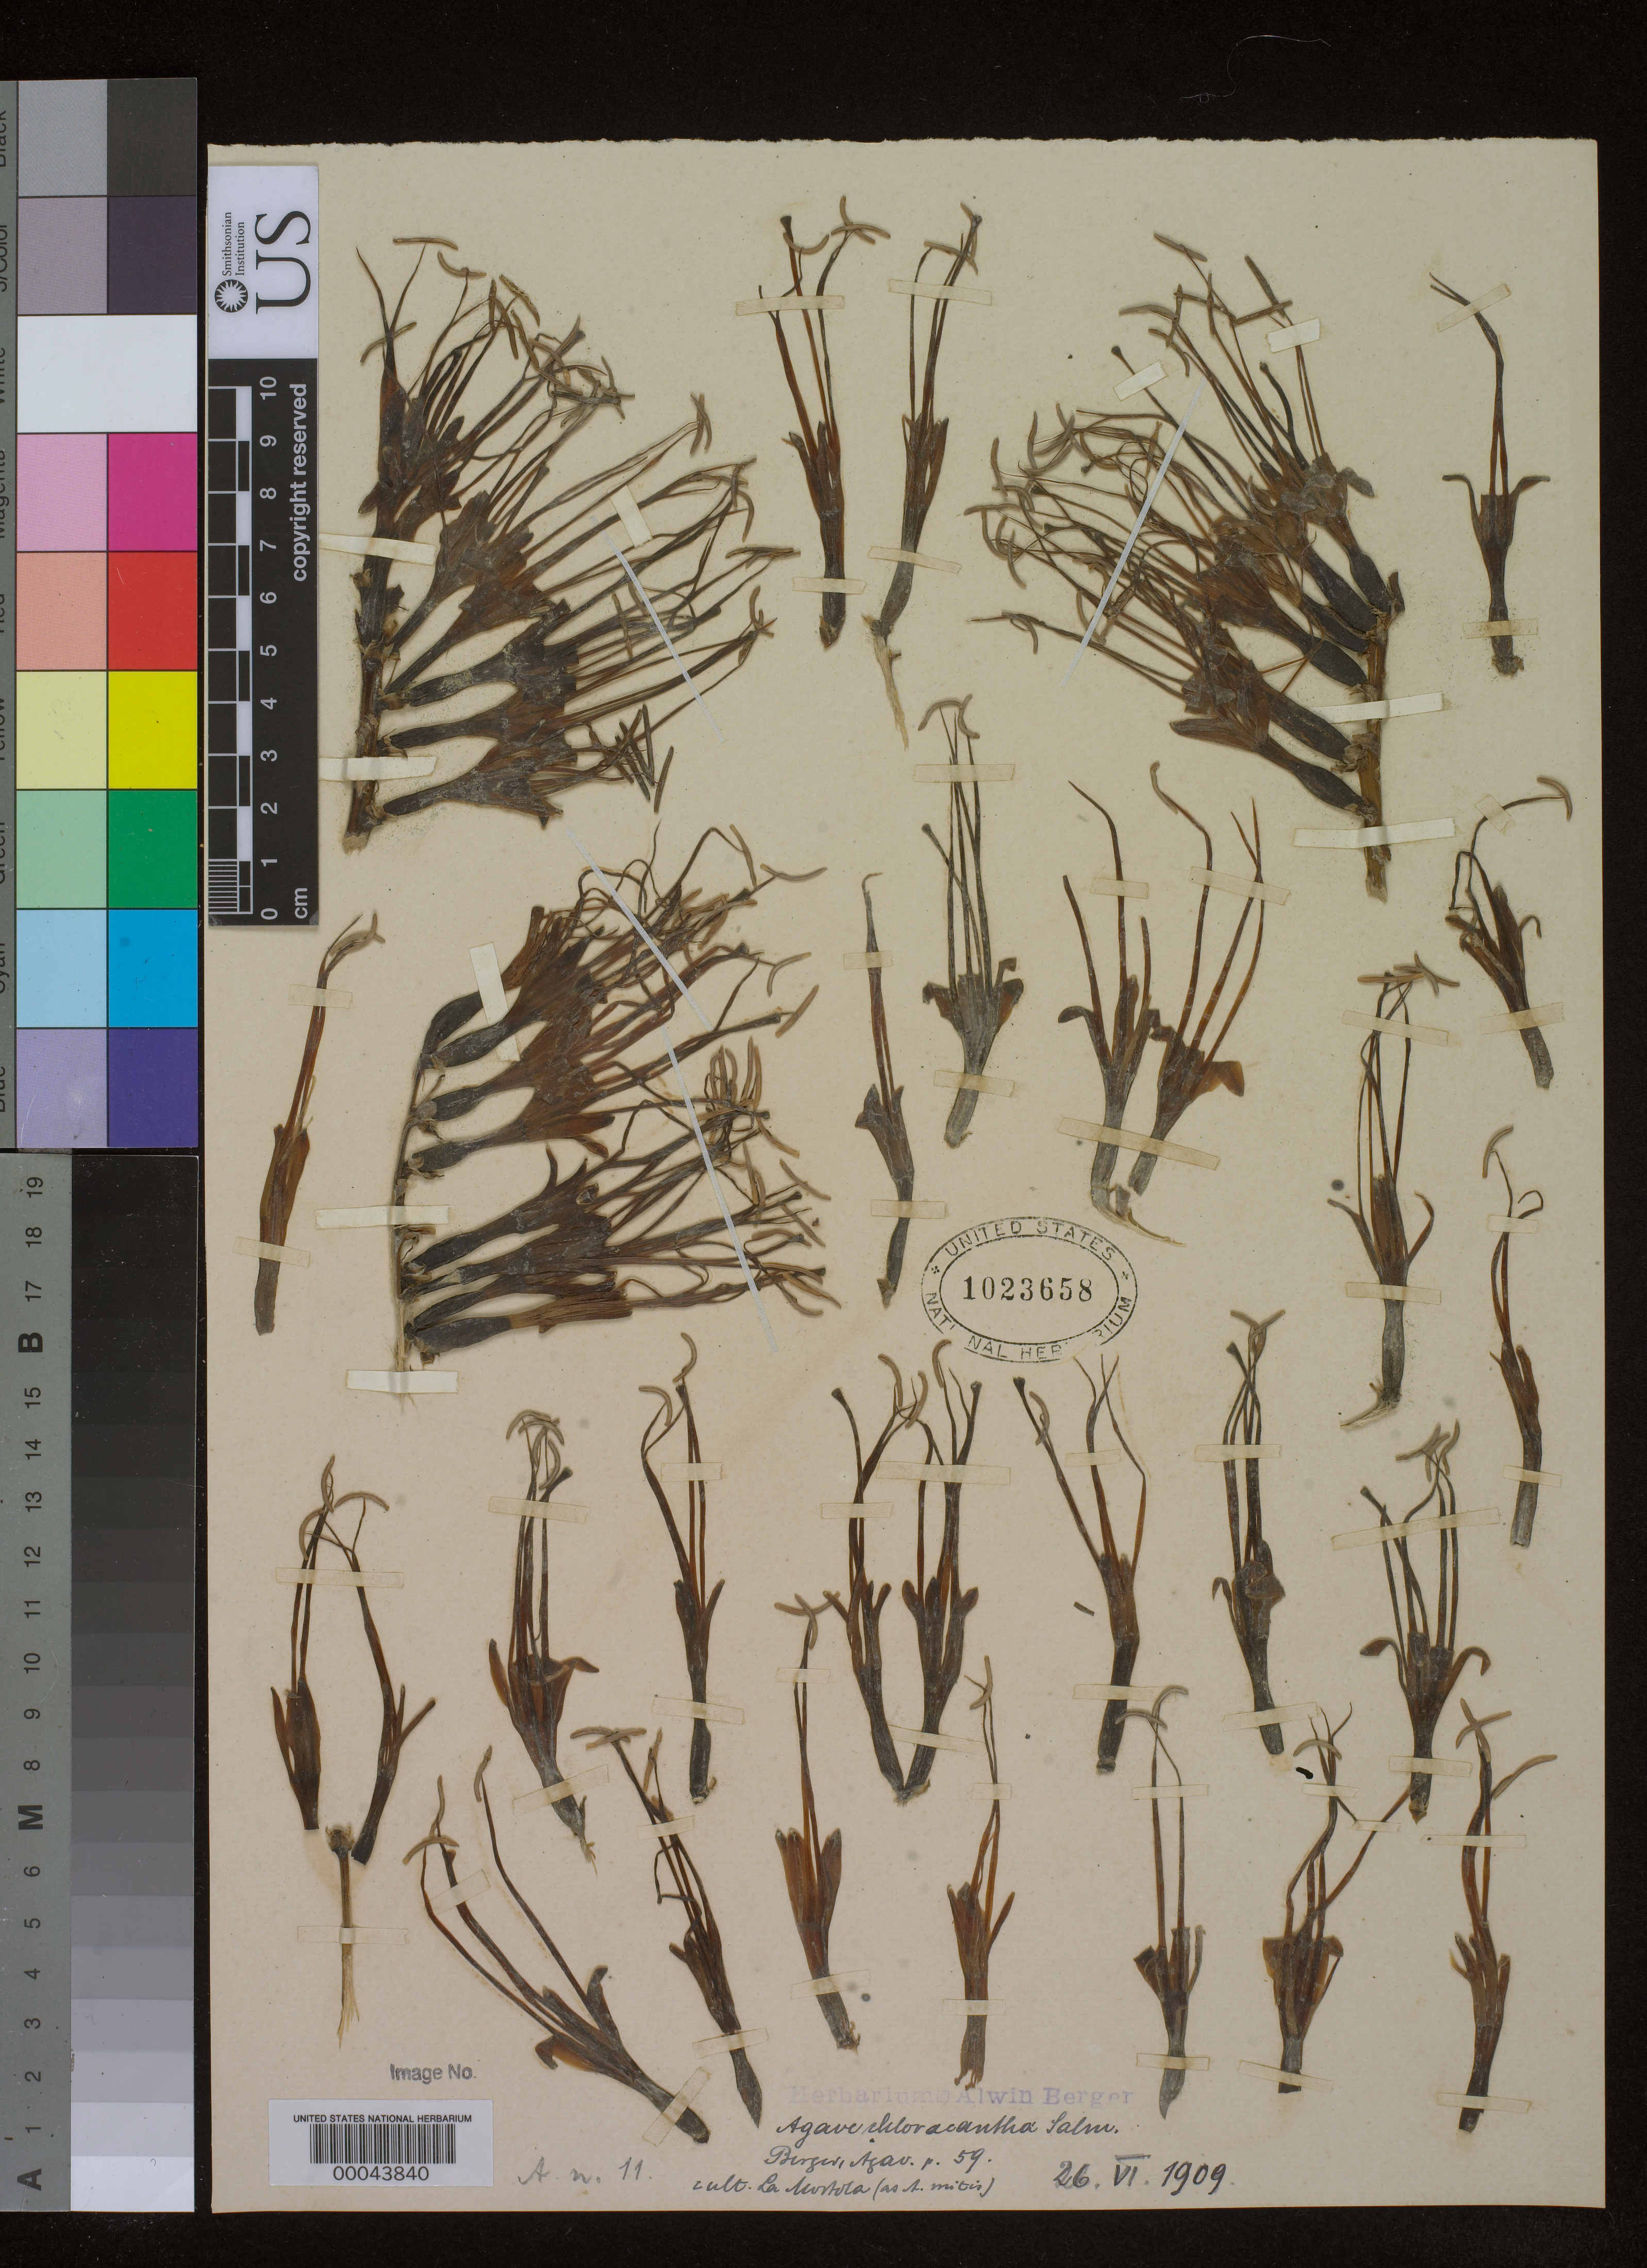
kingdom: Plantae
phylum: Tracheophyta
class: Liliopsida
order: Asparagales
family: Asparagaceae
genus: Agave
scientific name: Agave chloracantha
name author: Salm-Dyck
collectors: ex herb. A. Berger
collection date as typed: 26 Apr 1909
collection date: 1909-04-26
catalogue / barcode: US 1023658